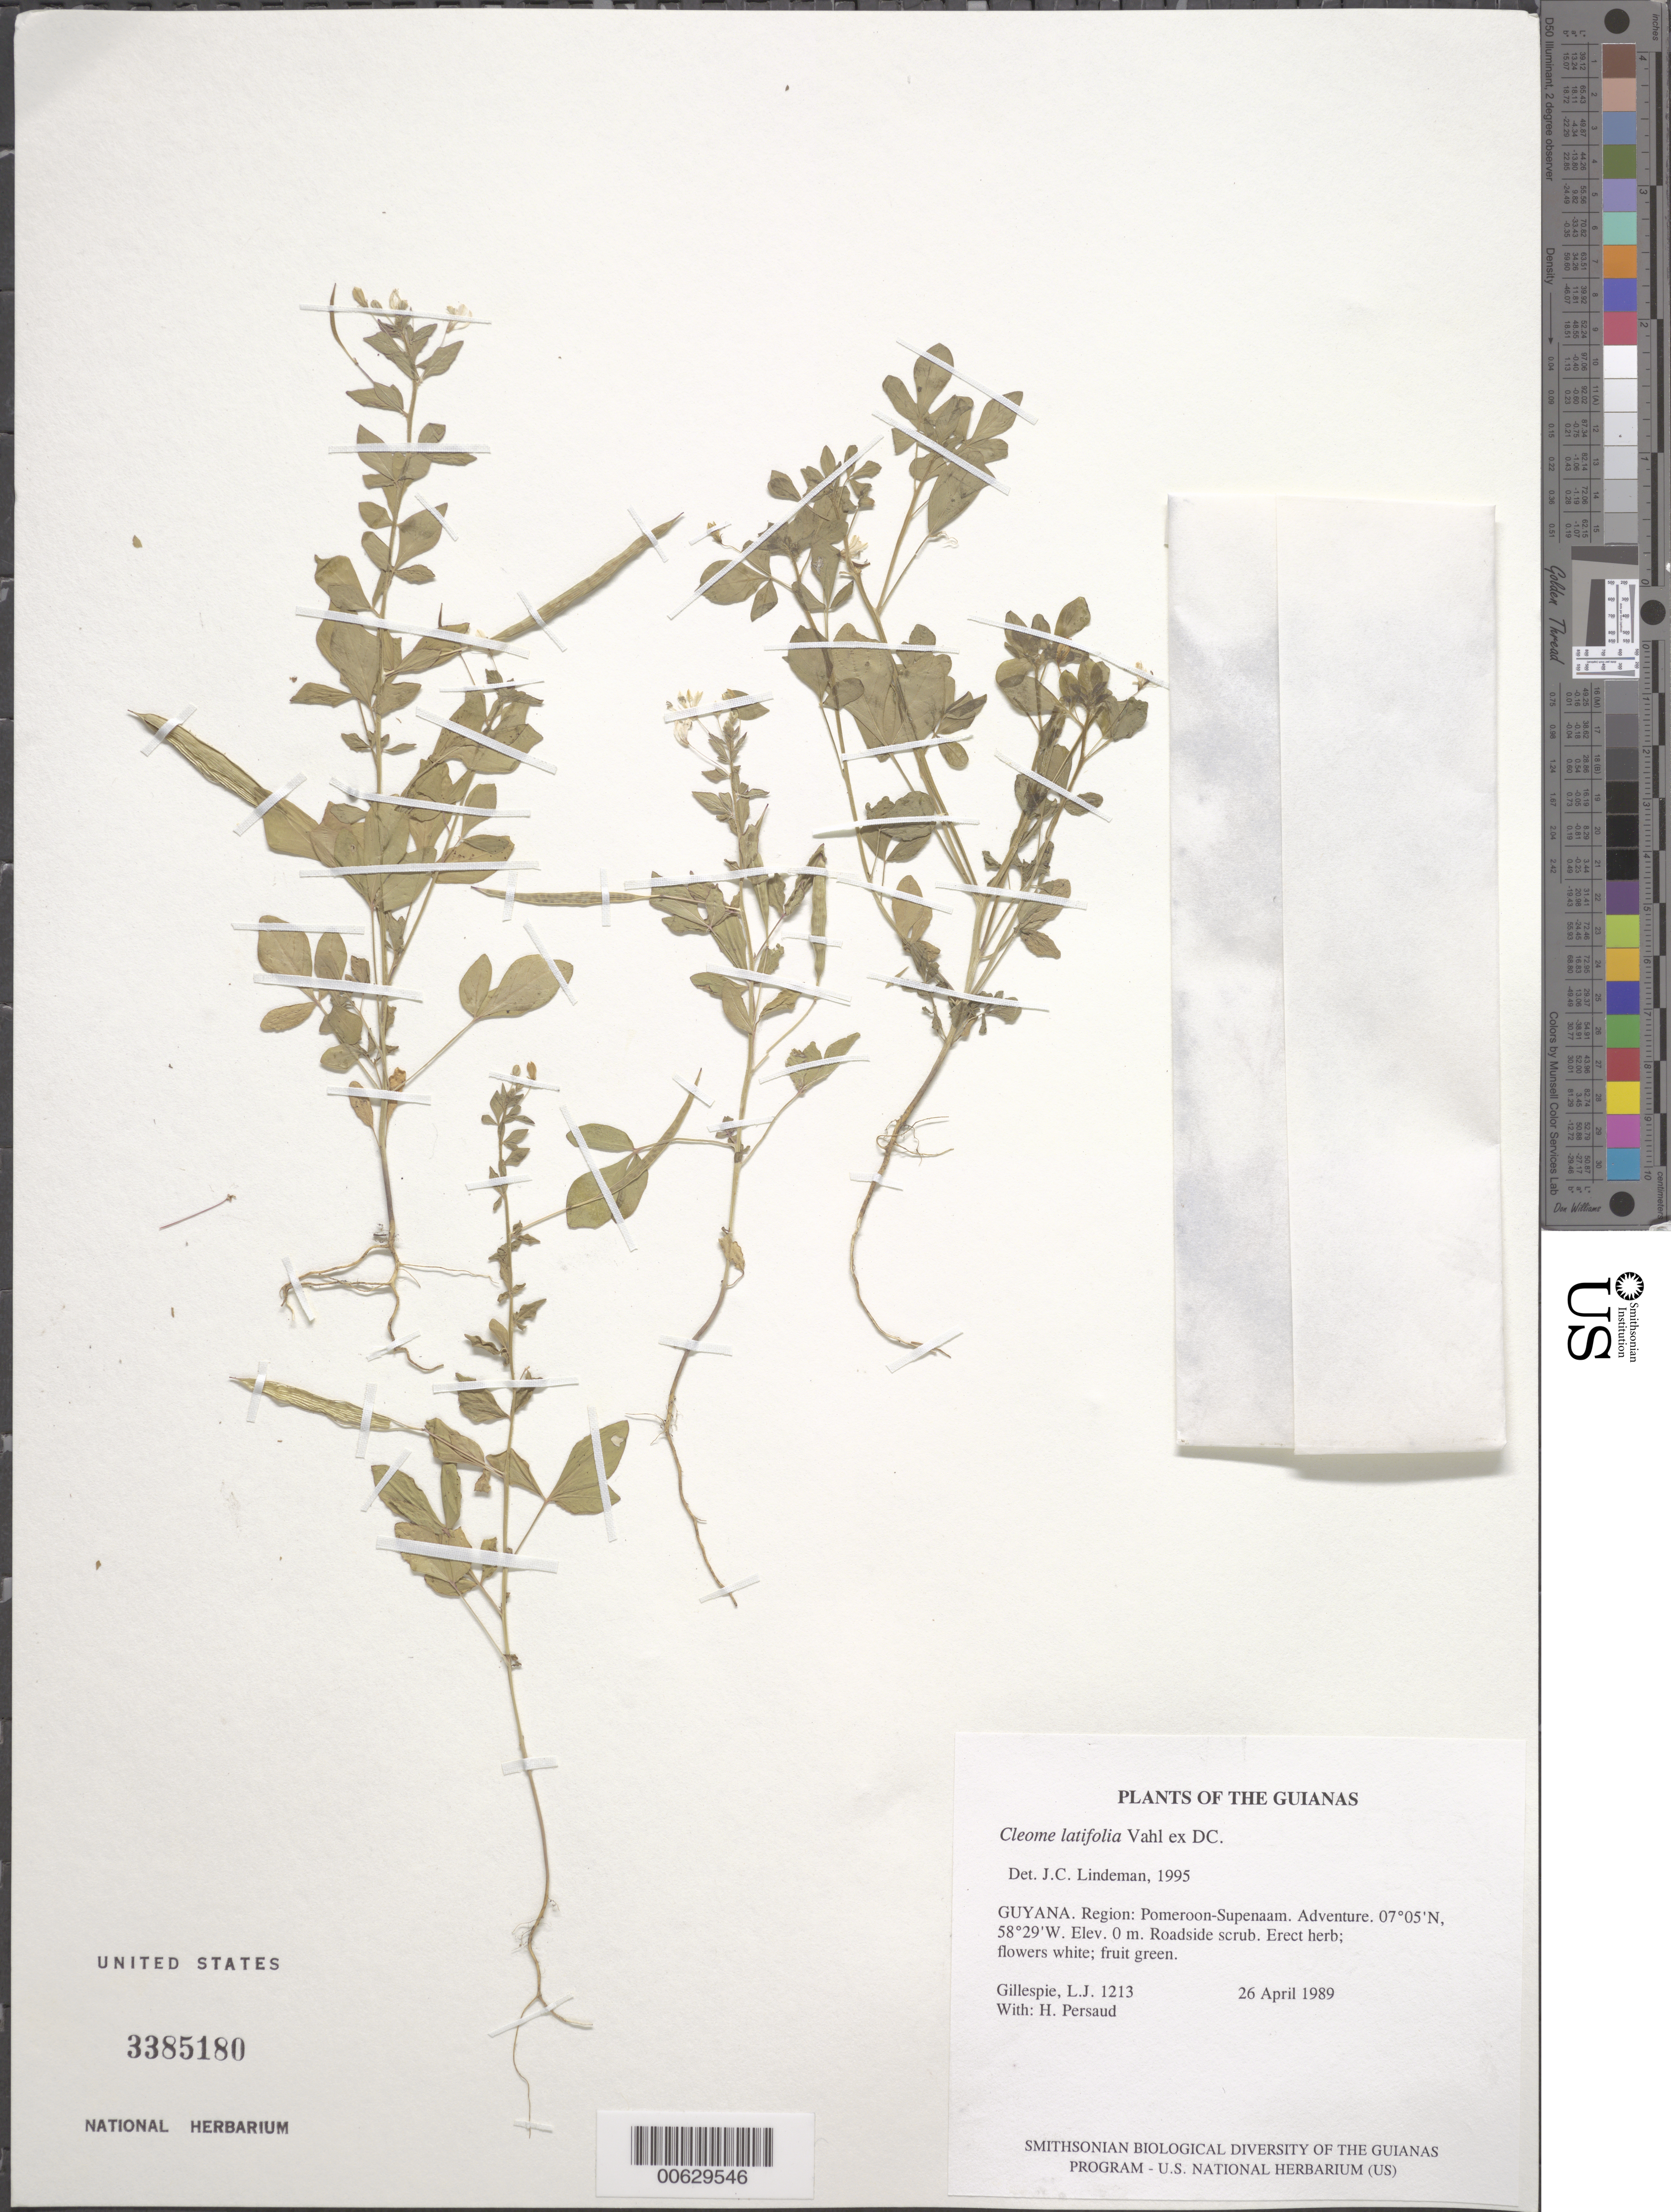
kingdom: Plantae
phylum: Tracheophyta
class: Magnoliopsida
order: Brassicales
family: Cleomaceae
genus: Tarenaya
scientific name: Tarenaya latifolia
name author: (Vahl ex DC.) Soares Neto & Roalson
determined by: Strong, M. T., (US), Smithsonian Institution - National Museum of Natural History (UNITED STATES)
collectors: L. J. Gillespie & H. Persaud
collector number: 1213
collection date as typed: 26 April 1989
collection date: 1989-04-26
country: Guyana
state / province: Pomeroon-Supenaam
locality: Adventure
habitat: Roadside scrub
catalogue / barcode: US 3385180